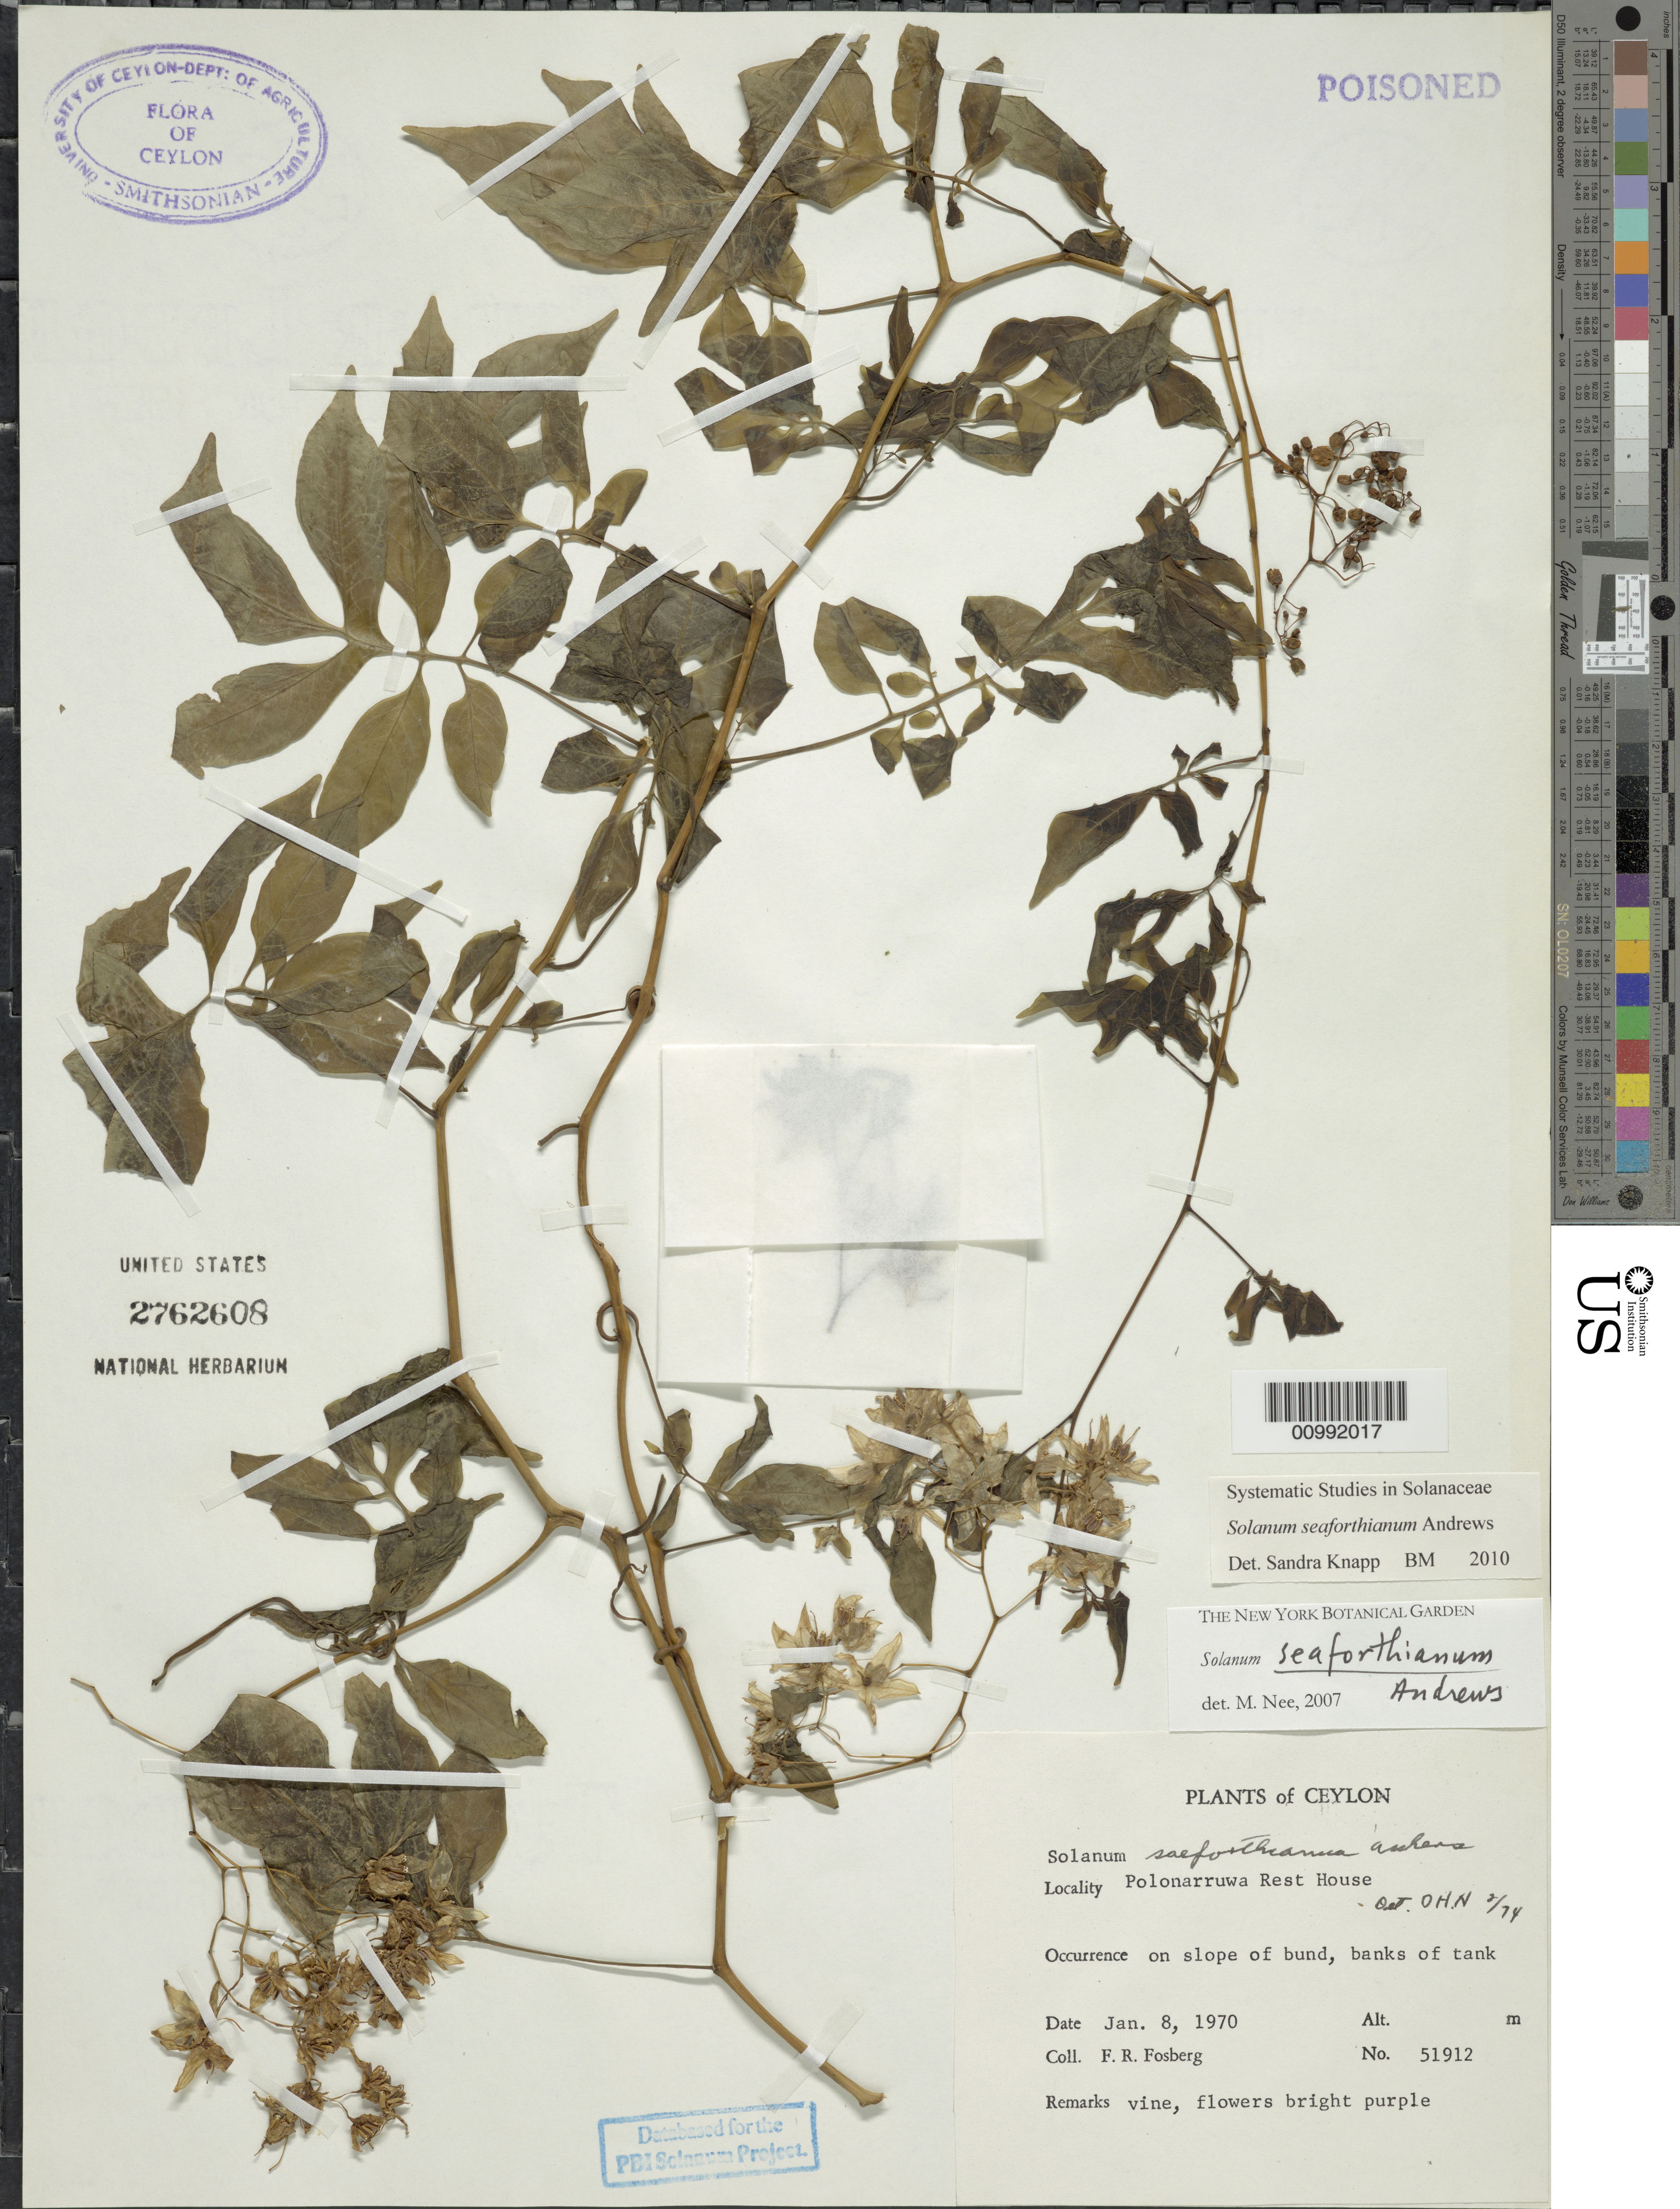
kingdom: Plantae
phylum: Tracheophyta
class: Magnoliopsida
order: Solanales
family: Solanaceae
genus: Solanum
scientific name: Solanum seaforthianum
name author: Andrews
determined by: Knapp, S. D.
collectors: F. R. Fosberg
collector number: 51912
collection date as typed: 8 Jan 1970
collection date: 1970-01-08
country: Sri Lanka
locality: at rest house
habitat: on slope of bund, banks of tank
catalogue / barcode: US 2762608